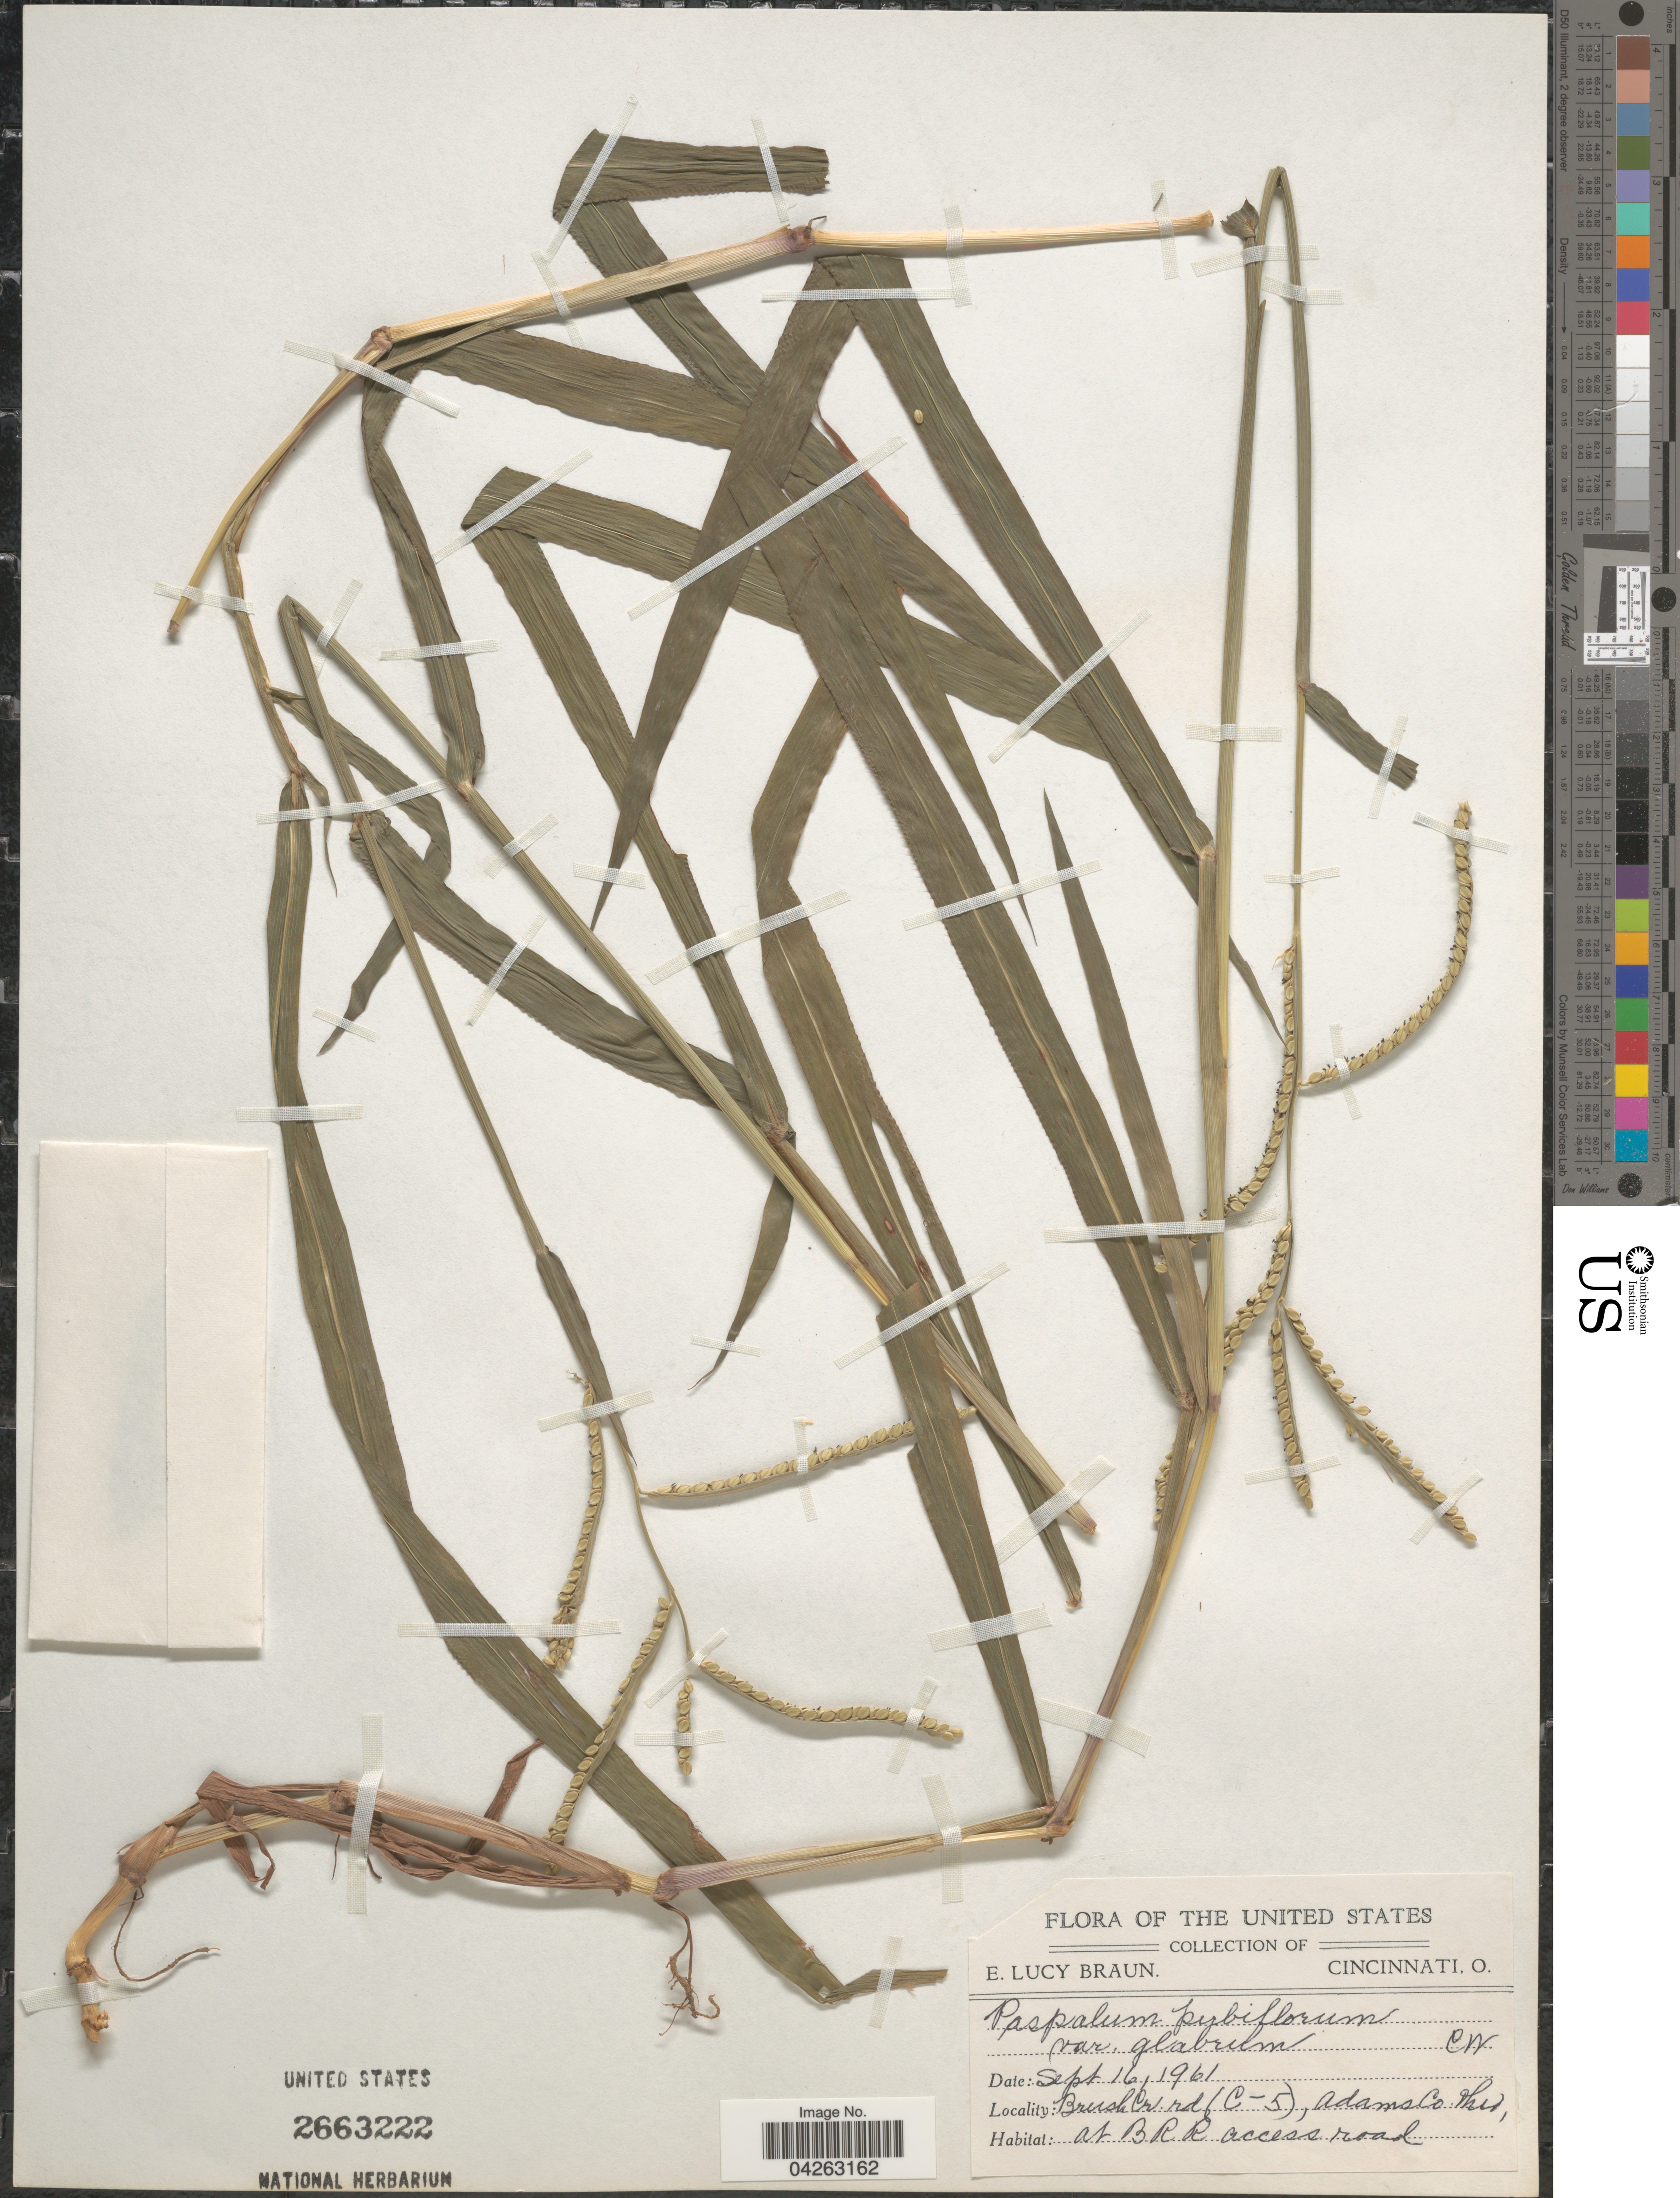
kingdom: Plantae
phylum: Tracheophyta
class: Liliopsida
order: Poales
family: Poaceae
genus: Paspalum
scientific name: Paspalum pubiflorum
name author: Rupr. ex E. Fourn.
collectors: E. L. Braun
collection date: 1961-09-16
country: United States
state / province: Ohio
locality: Bursh Cr. rd (C-5), Adams Co. At BRR access road.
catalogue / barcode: US 2663222